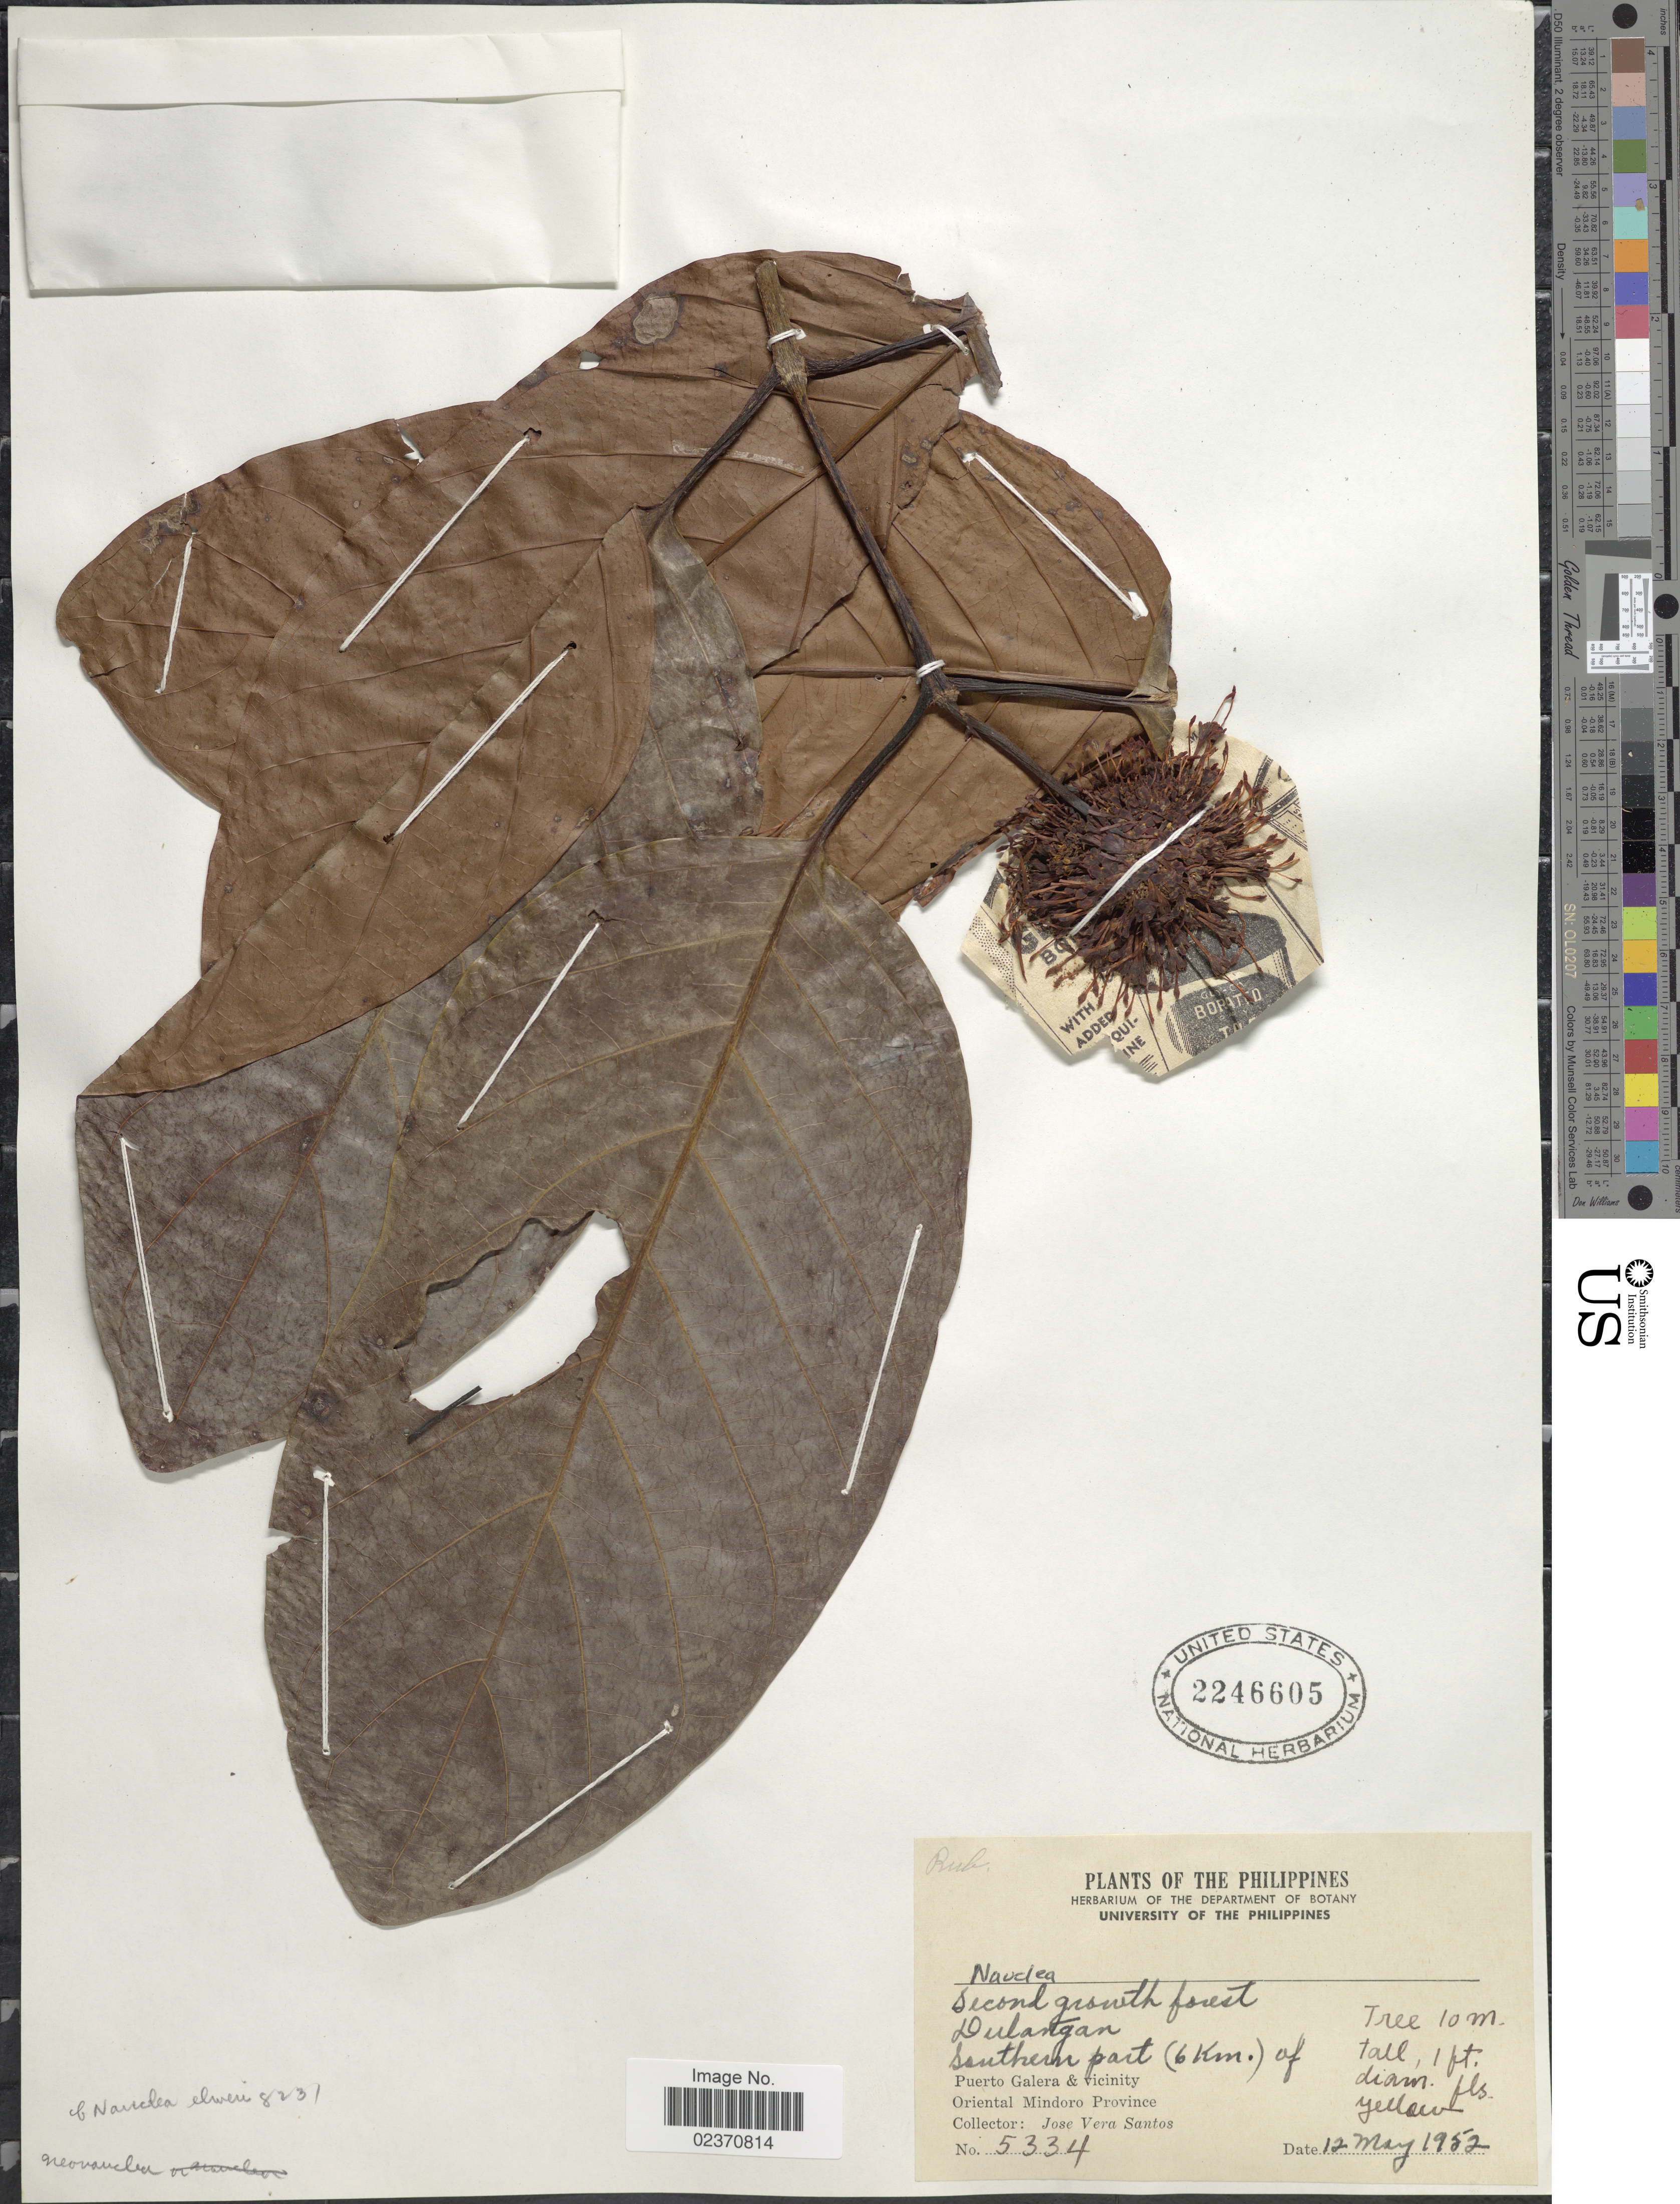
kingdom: Plantae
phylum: Tracheophyta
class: Magnoliopsida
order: Gentianales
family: Rubiaceae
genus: Nauclea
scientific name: Nauclea sp.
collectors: J. V. Santos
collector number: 5334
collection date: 1952-05-12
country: Philippines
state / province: Mimaropa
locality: Dulangtan, Southern part (6 Km.) of Puerto Galera & vicinity, Oriental Mindoro Province.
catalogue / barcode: US 2246605